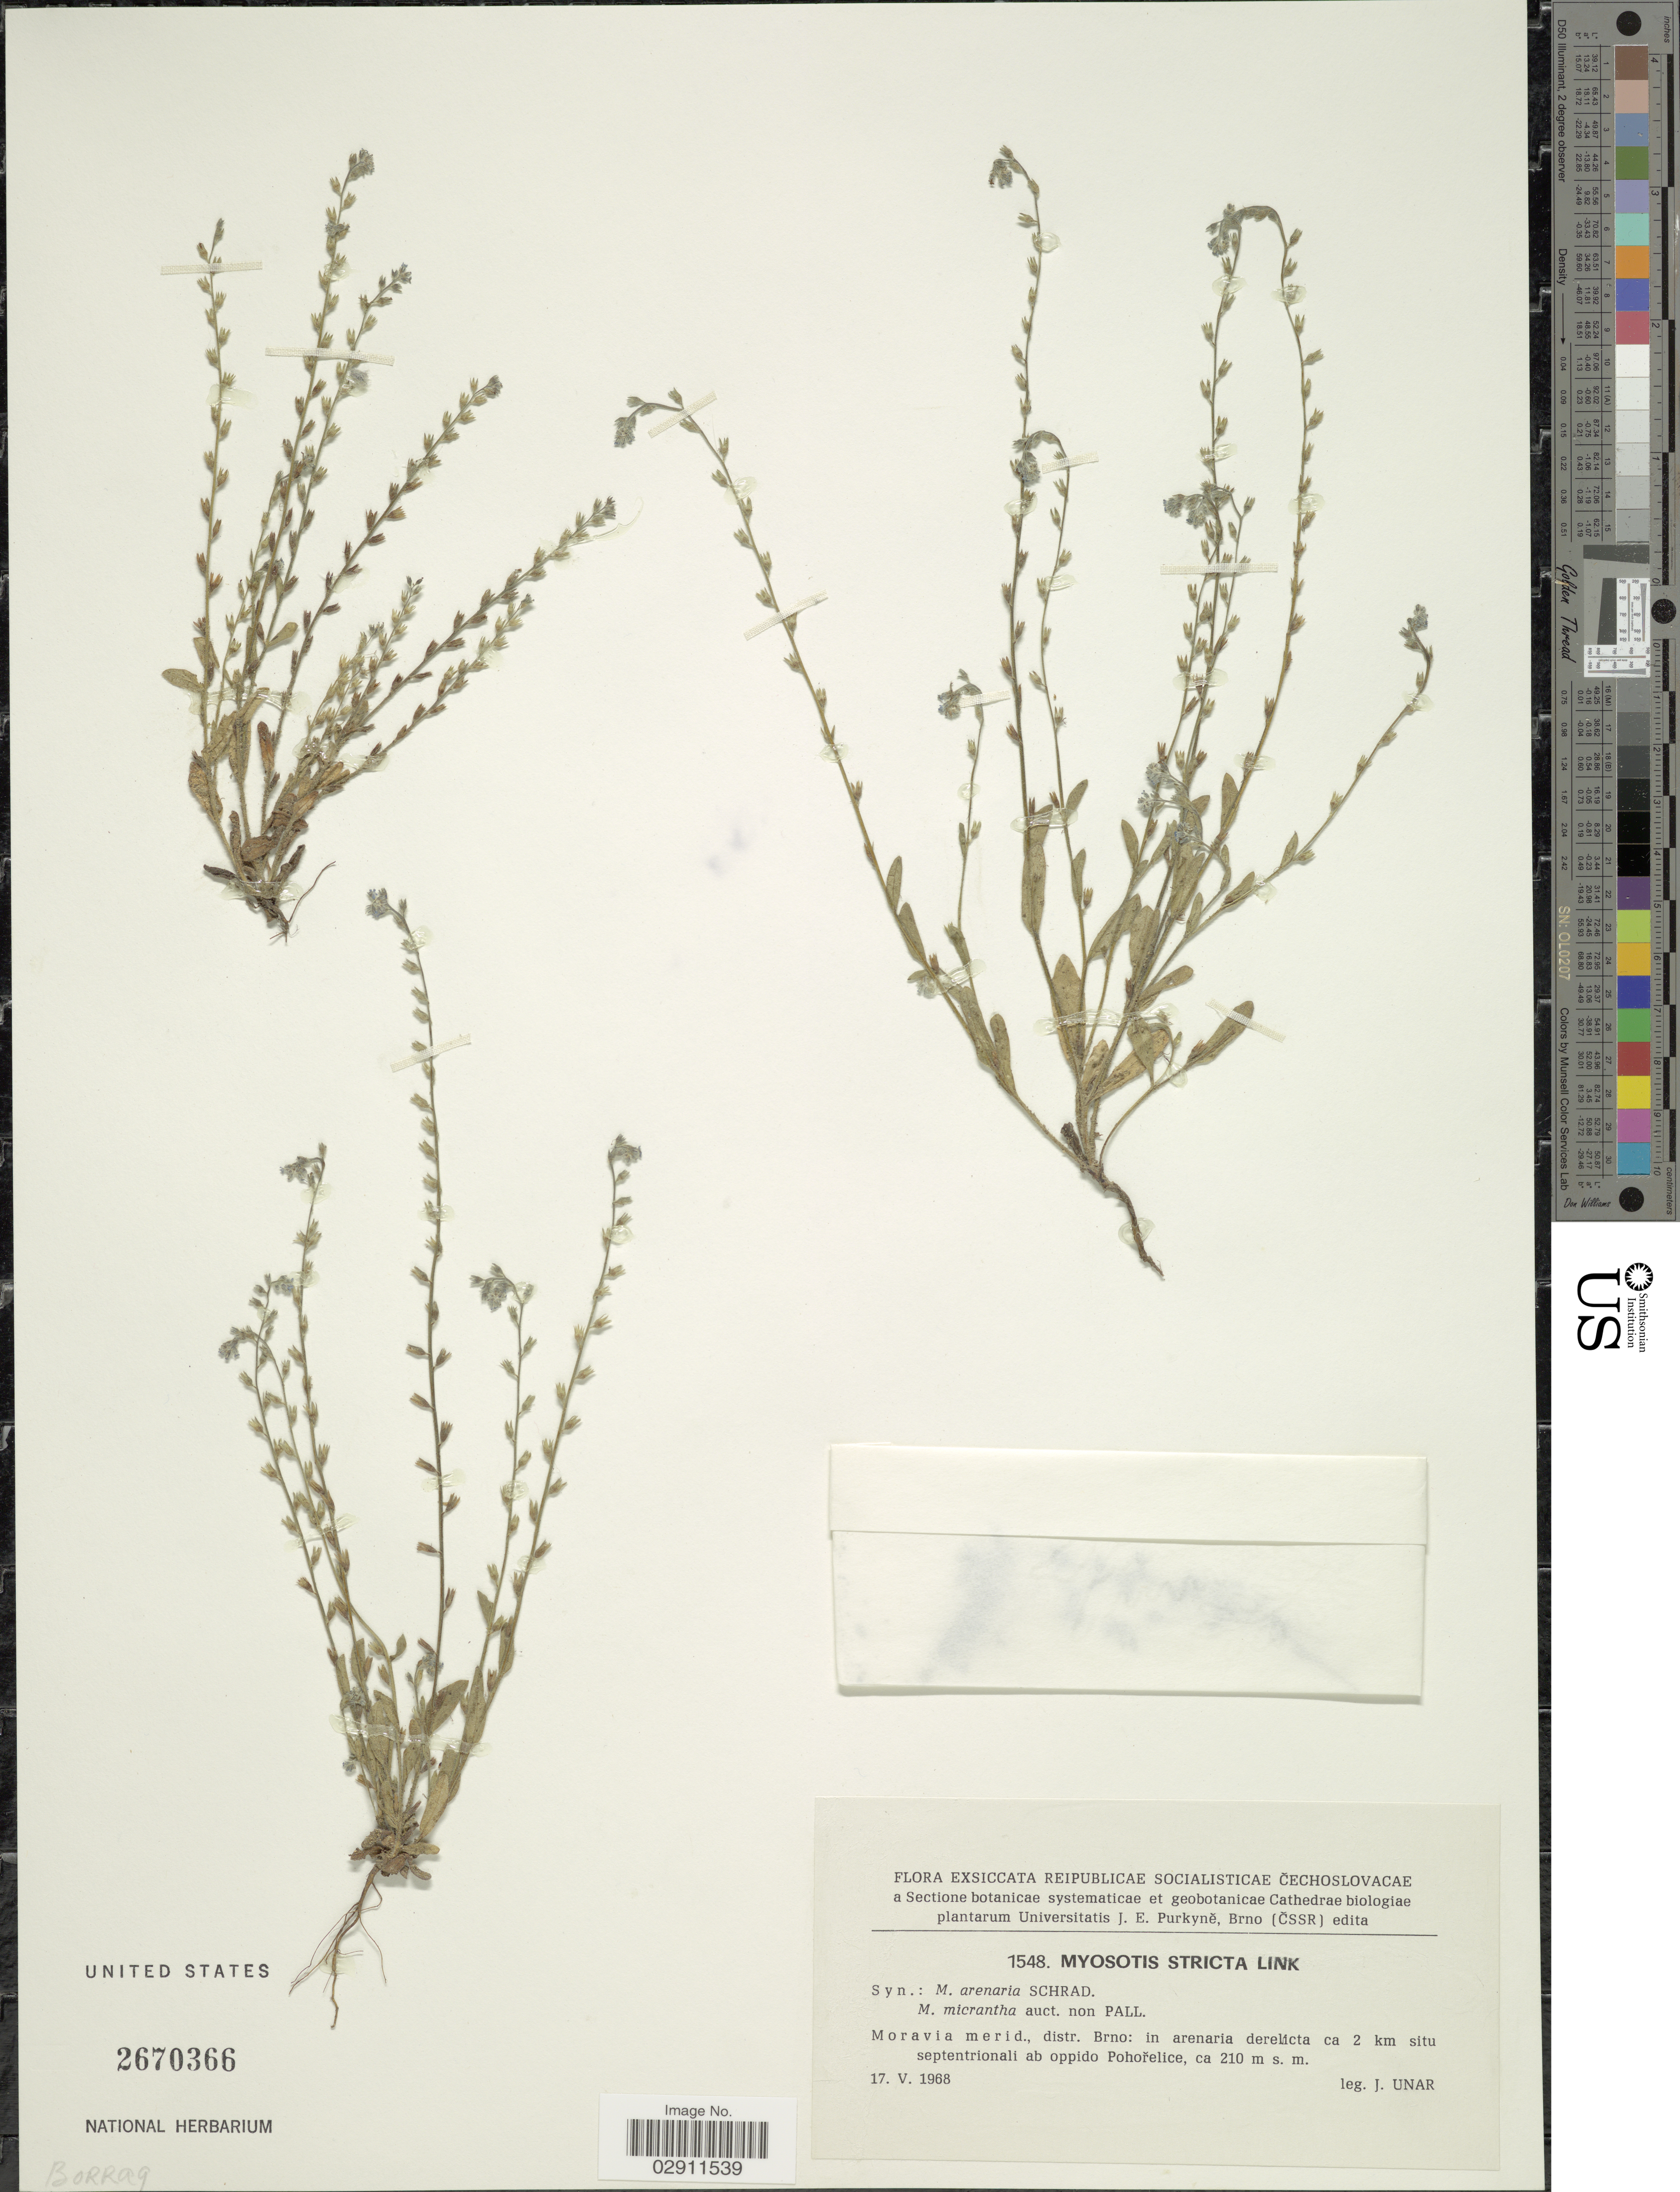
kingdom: Plantae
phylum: Tracheophyta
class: Magnoliopsida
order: Boraginales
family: Boraginaceae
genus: Myosotis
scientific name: Myosotis stricta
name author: Link ex Roem. & Schult.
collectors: J. Unar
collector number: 1548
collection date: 1968-05-17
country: Czechia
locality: Reipublicae Socialisticae Cechoslovacae, Moravia merid., distr. Brno: in arenaria derelicta ca 2 km situ septentrionali ab oppido Pohorelice.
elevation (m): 210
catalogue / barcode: US 2670366